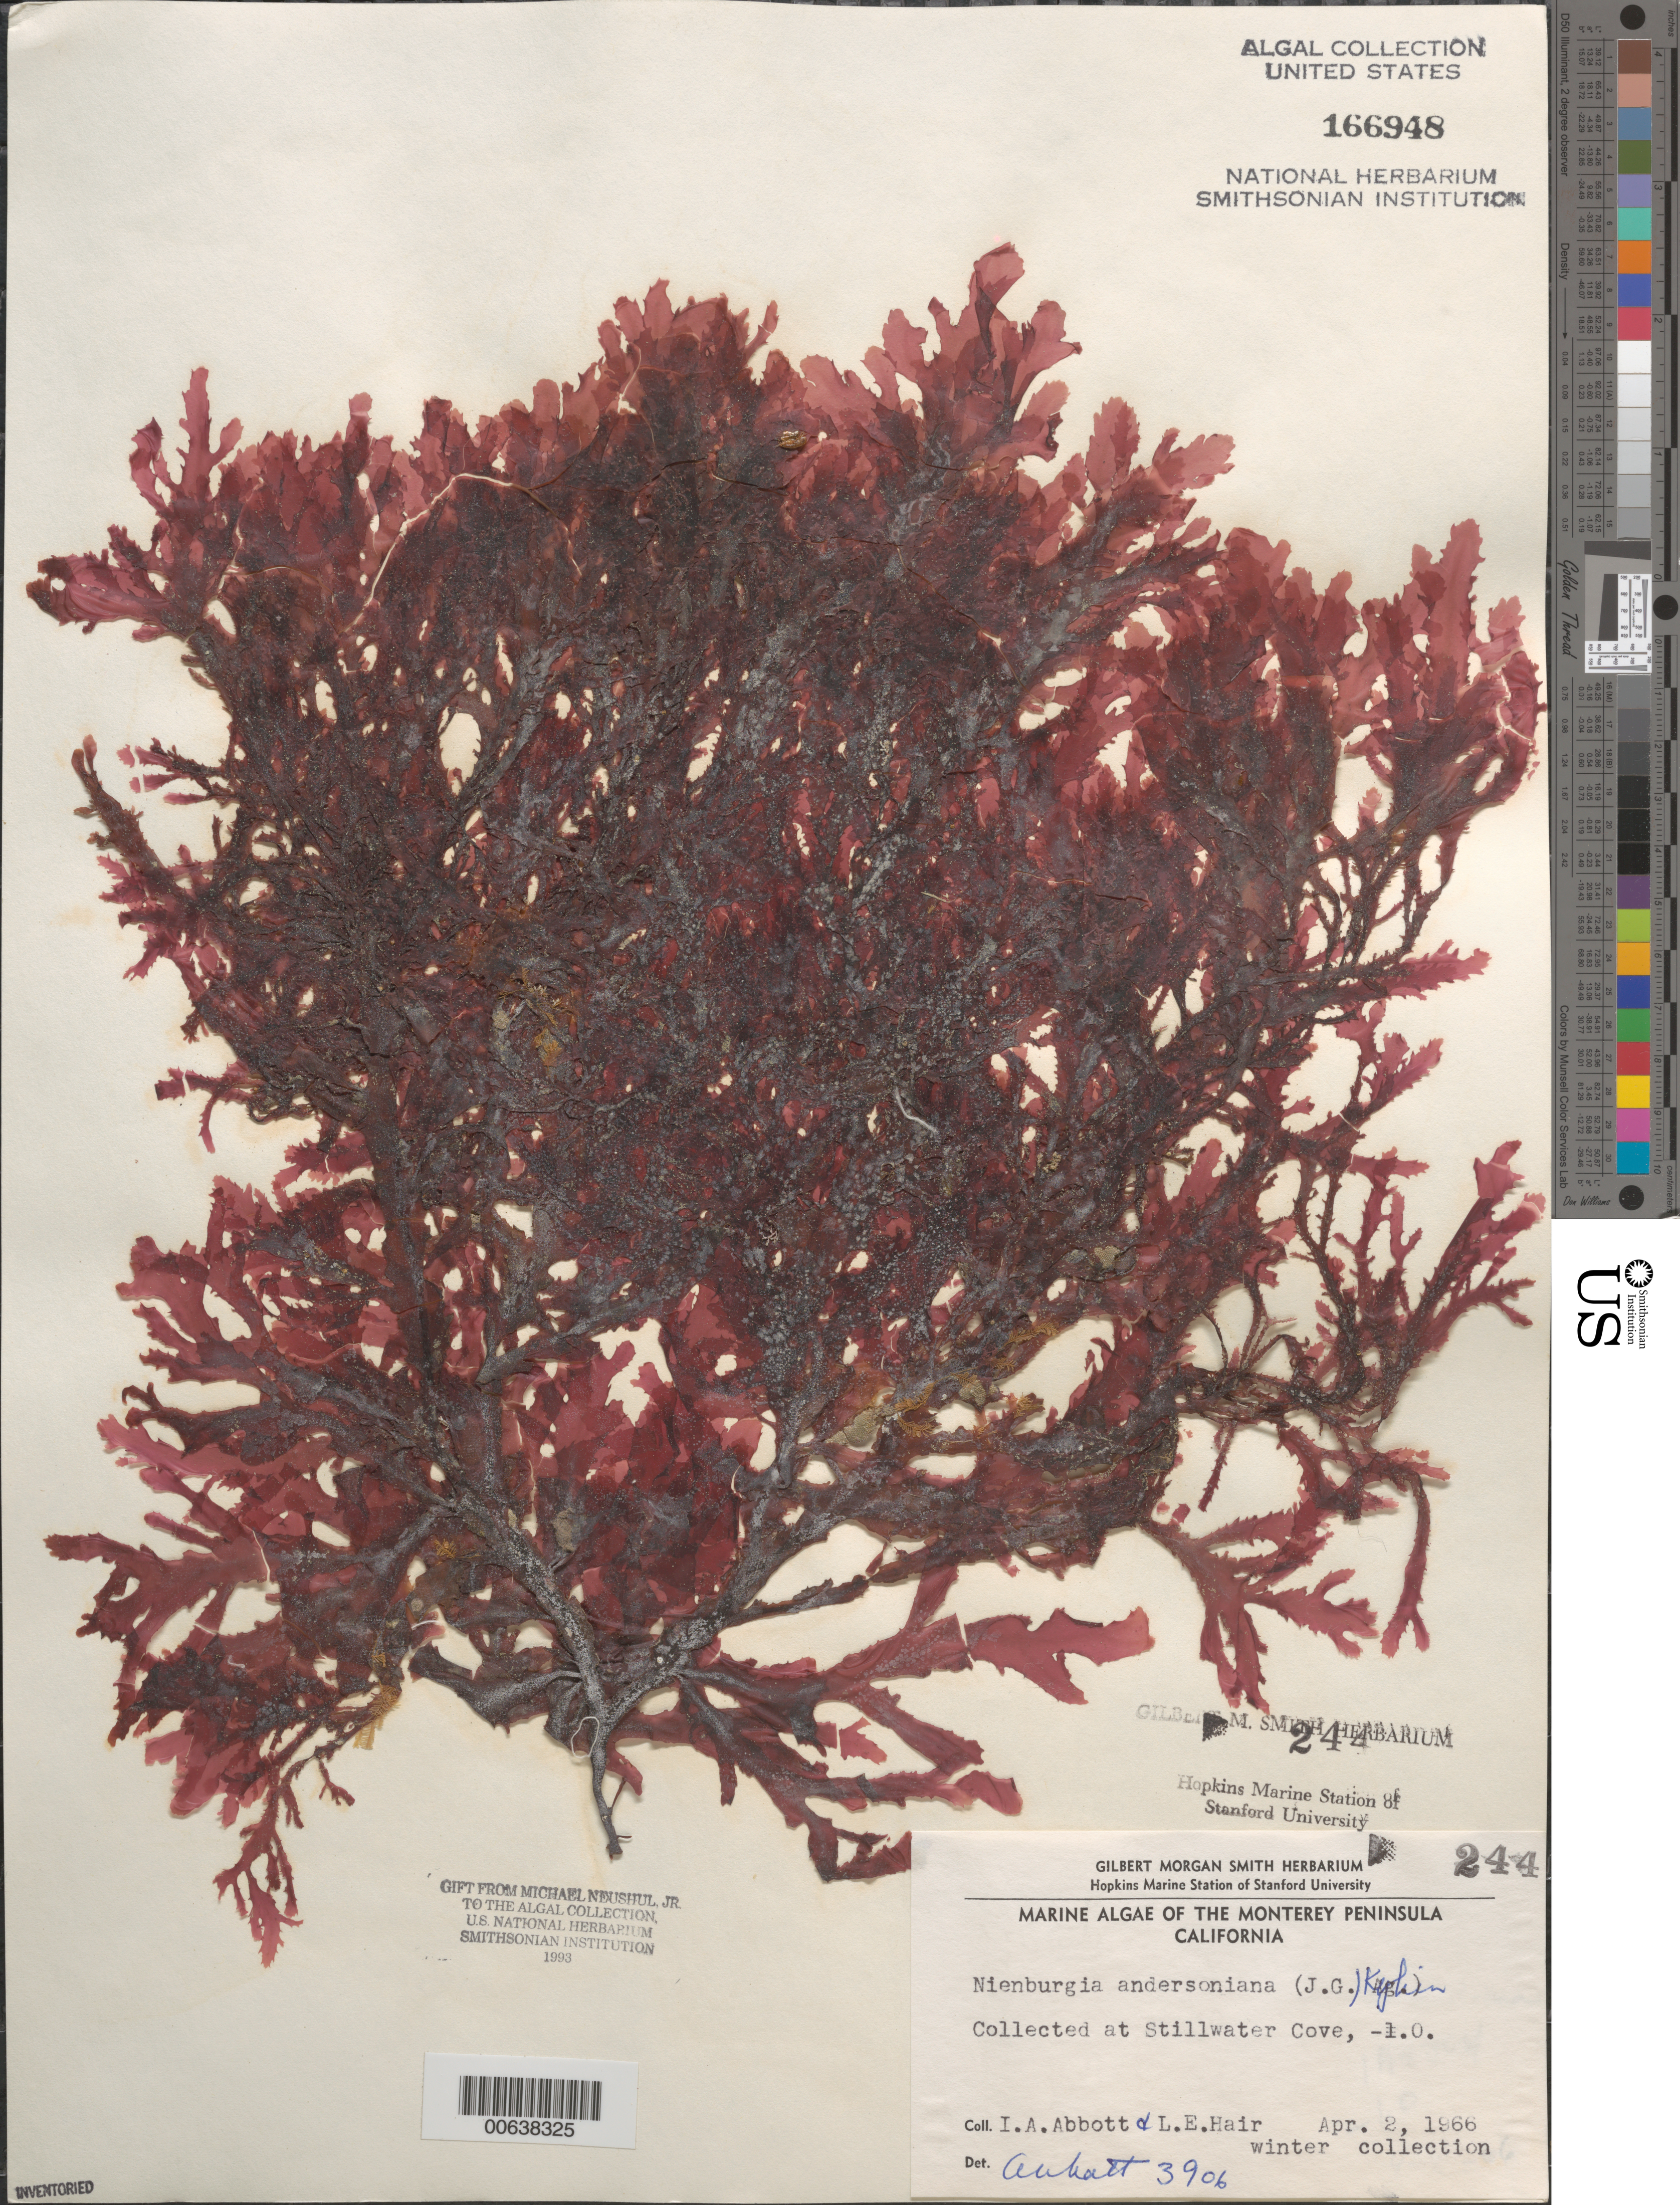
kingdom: Plantae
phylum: Rhodophyta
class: Florideophyceae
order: Ceramiales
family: Delesseriaceae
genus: Nienburgia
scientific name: Nienburgia andersoniana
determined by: Abbott, Isabella A.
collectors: I. A. Abbott & L. Hair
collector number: IAA 3906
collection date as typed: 02 Apr 1966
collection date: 1966-04-02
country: United States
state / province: California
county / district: Monterey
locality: Stillwater Cove, Monterey Peninsula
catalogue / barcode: US 166948